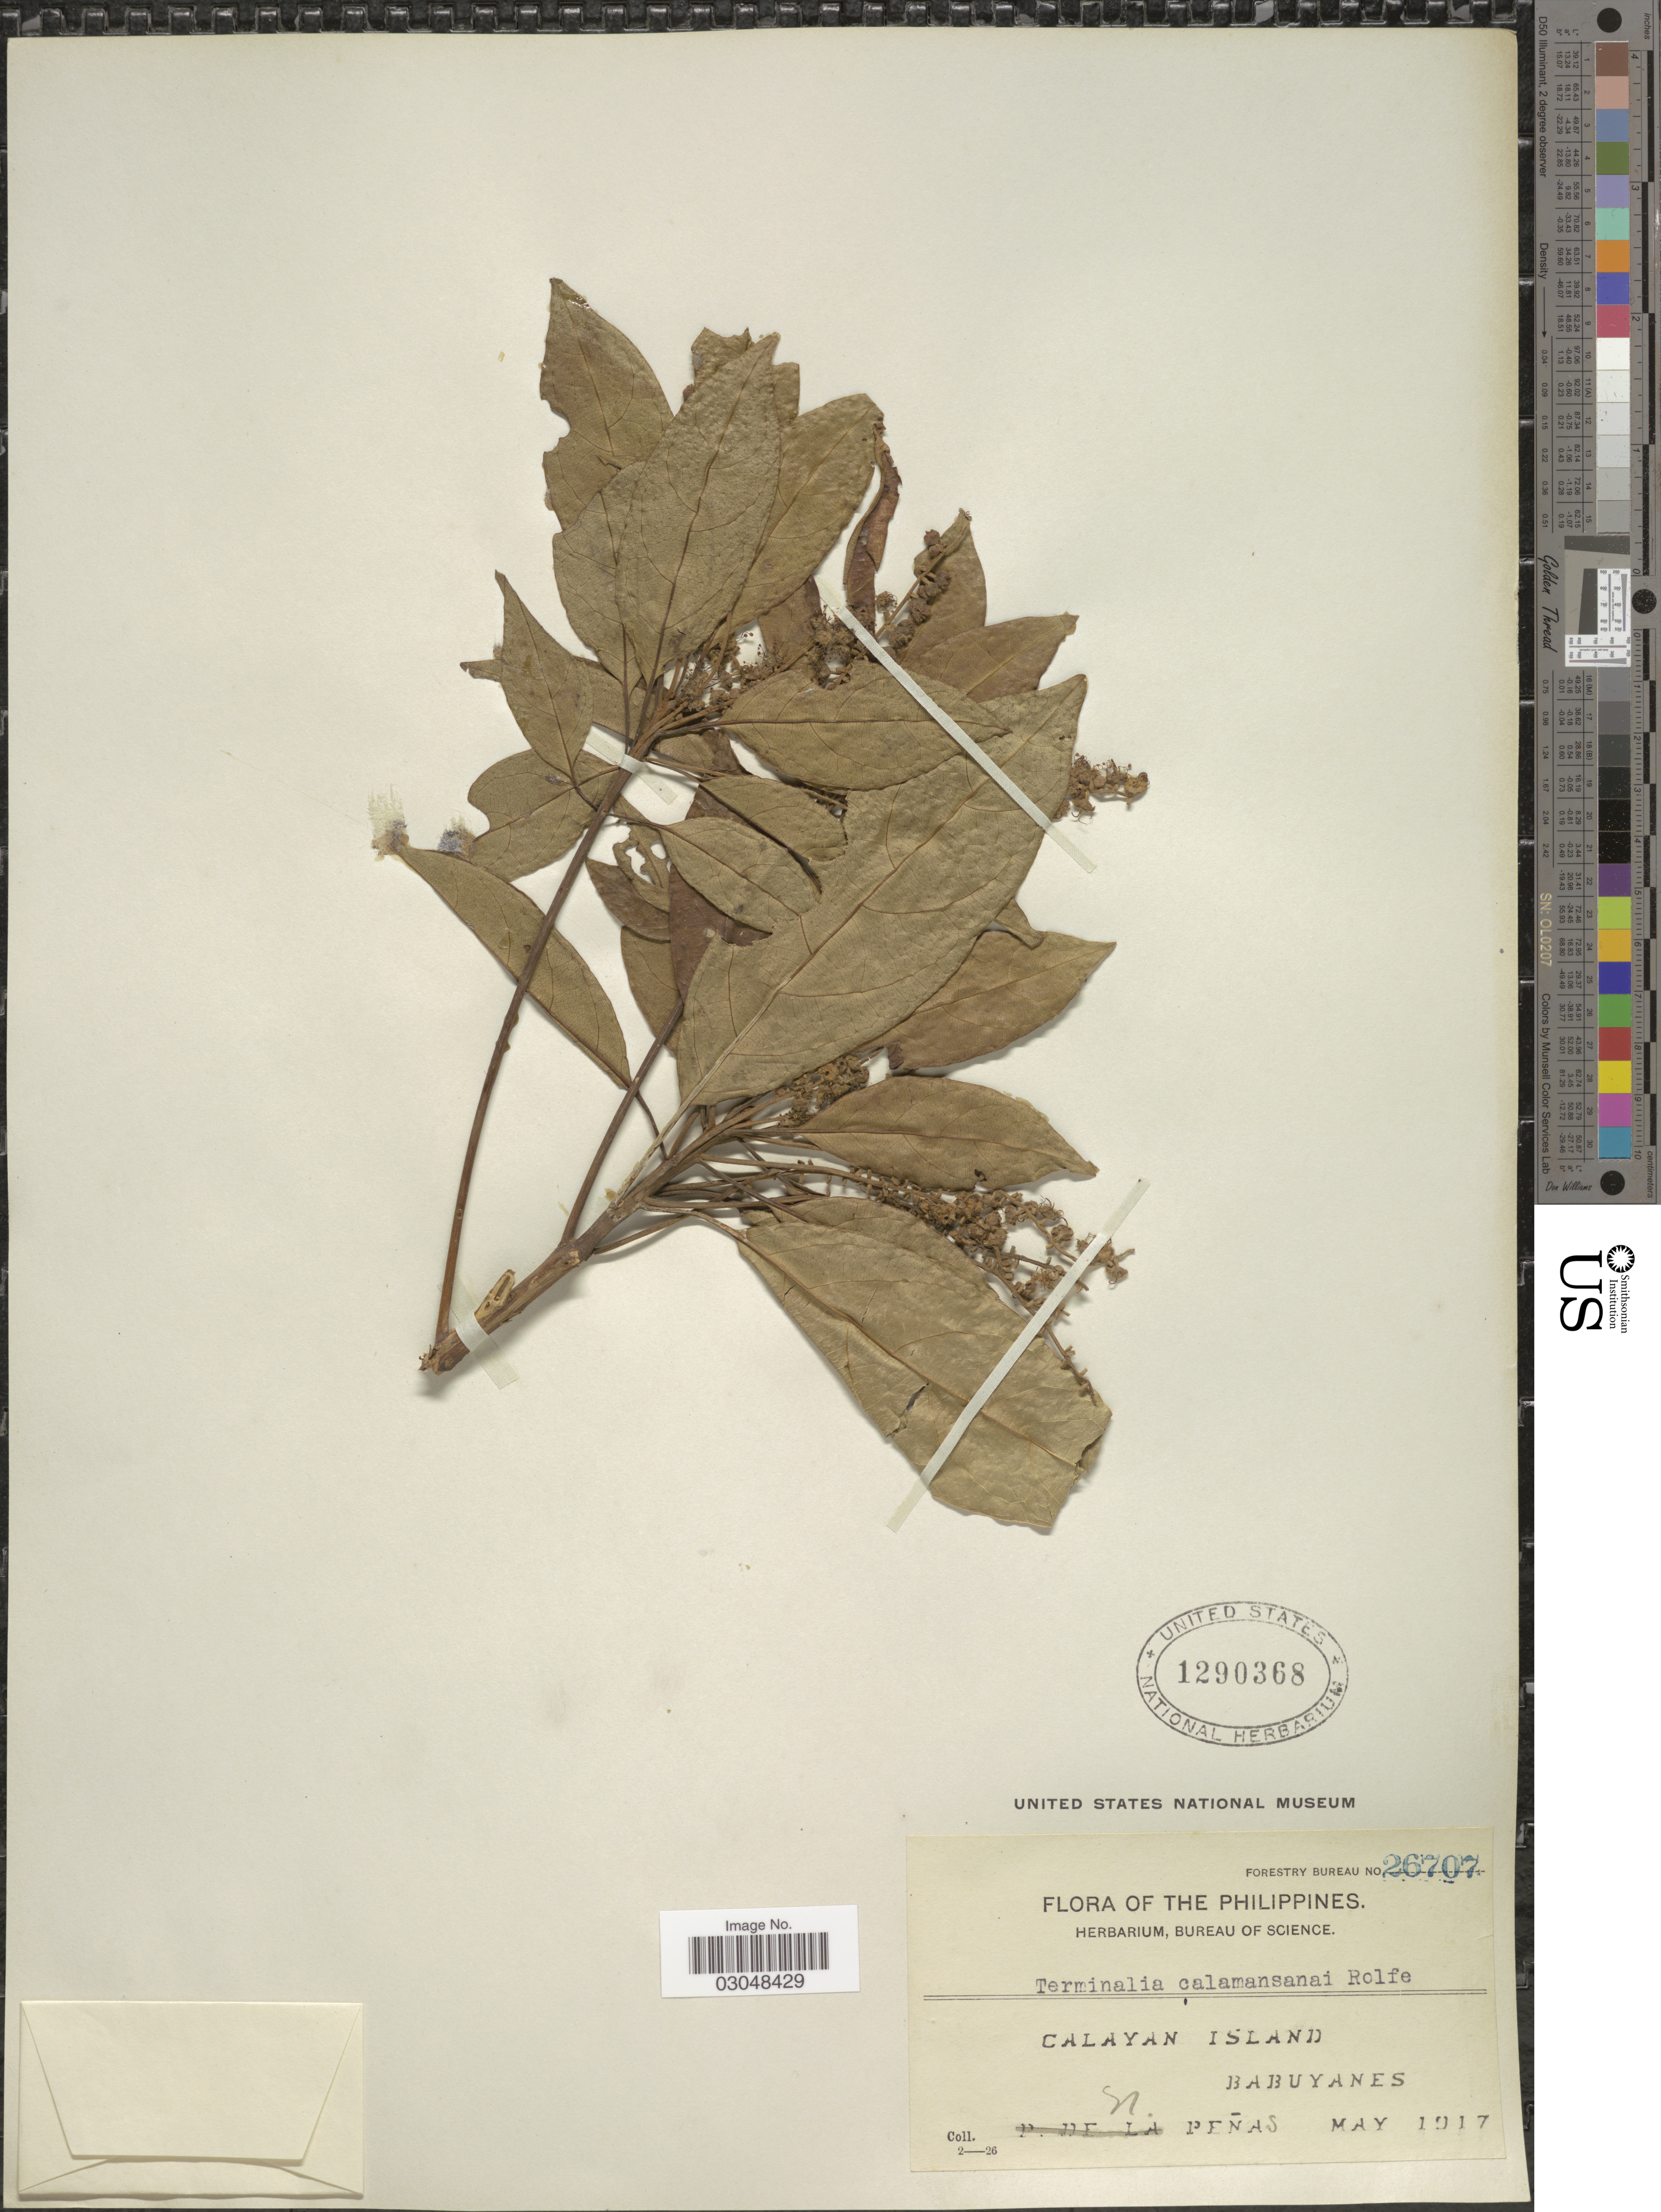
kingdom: Plantae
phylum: Tracheophyta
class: Magnoliopsida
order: Myrtales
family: Combretaceae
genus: Terminalia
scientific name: Terminalia calamansanai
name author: (Blanco) Rolfe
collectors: N. Penas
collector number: Forestry Bureau 26707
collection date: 1917-05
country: Philippines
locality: Calayan Island. Babuyanes.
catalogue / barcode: US 1290368